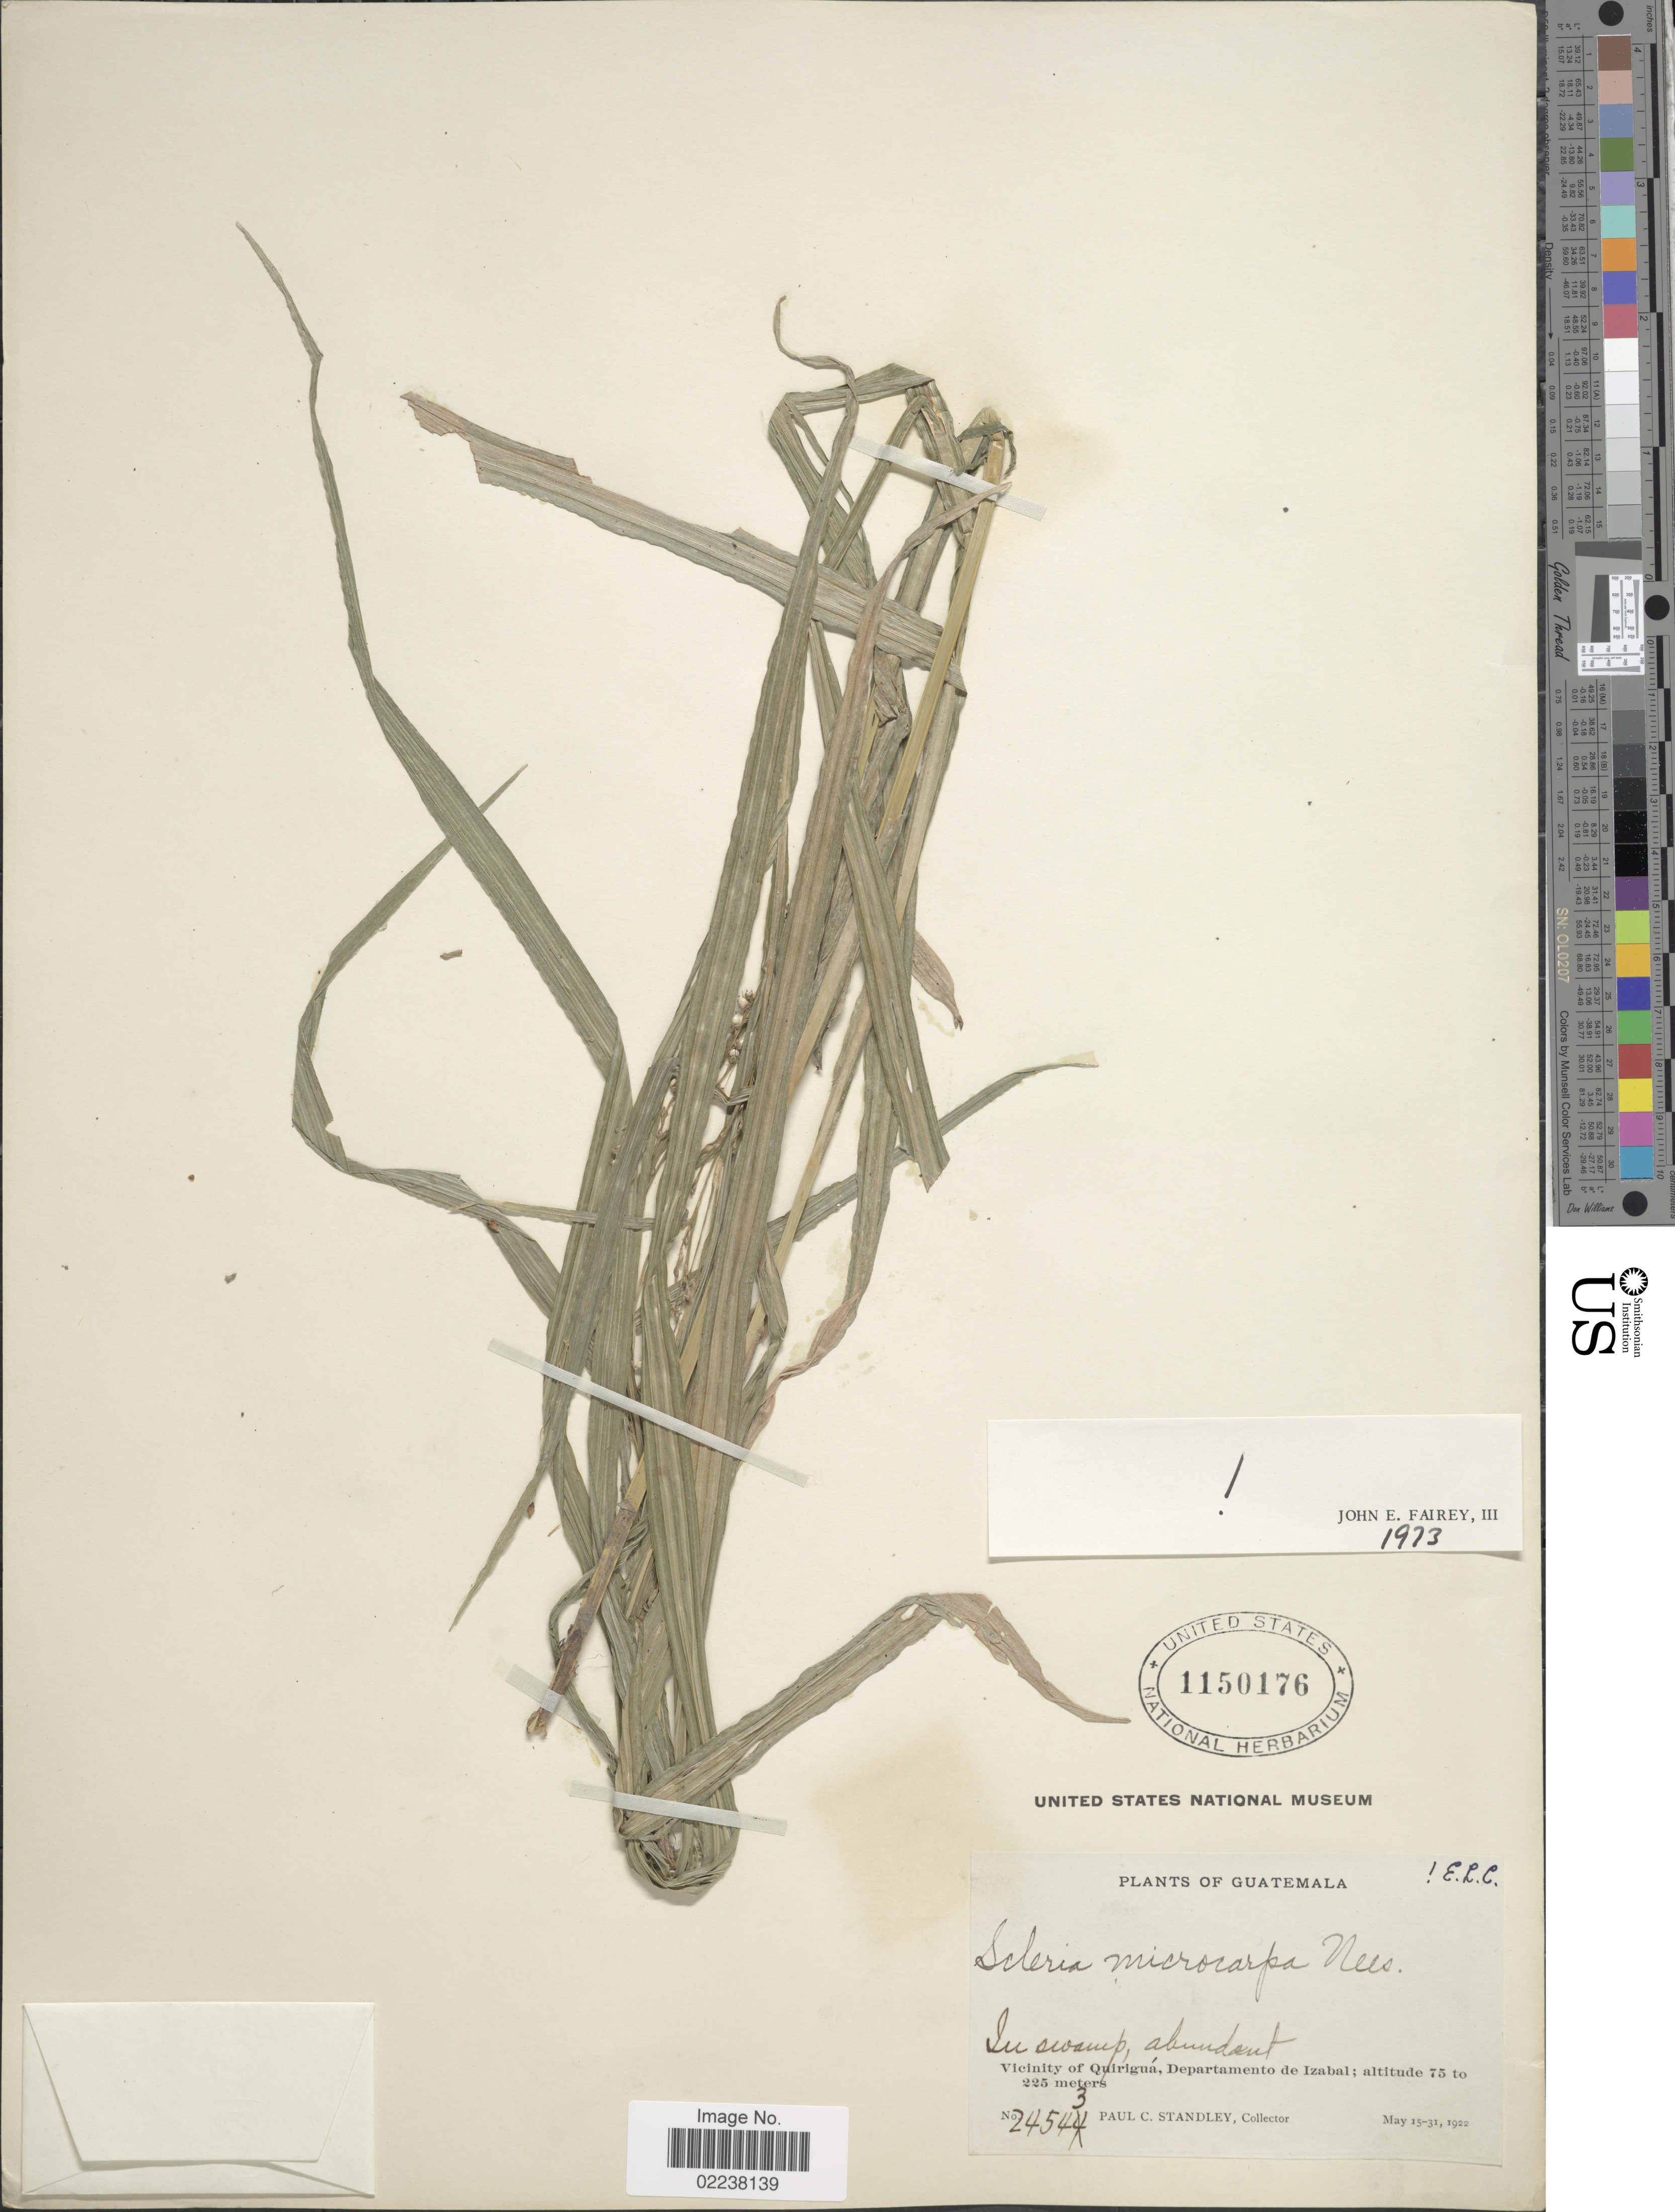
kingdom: Plantae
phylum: Tracheophyta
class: Liliopsida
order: Poales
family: Cyperaceae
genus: Scleria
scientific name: Scleria microcarpa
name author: Nees ex Kunth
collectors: P. C. Standley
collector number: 24543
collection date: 1922-05-15/1922-05-31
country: Guatemala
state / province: Izabal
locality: Vicinity of Quirigua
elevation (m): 75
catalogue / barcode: US 1150176